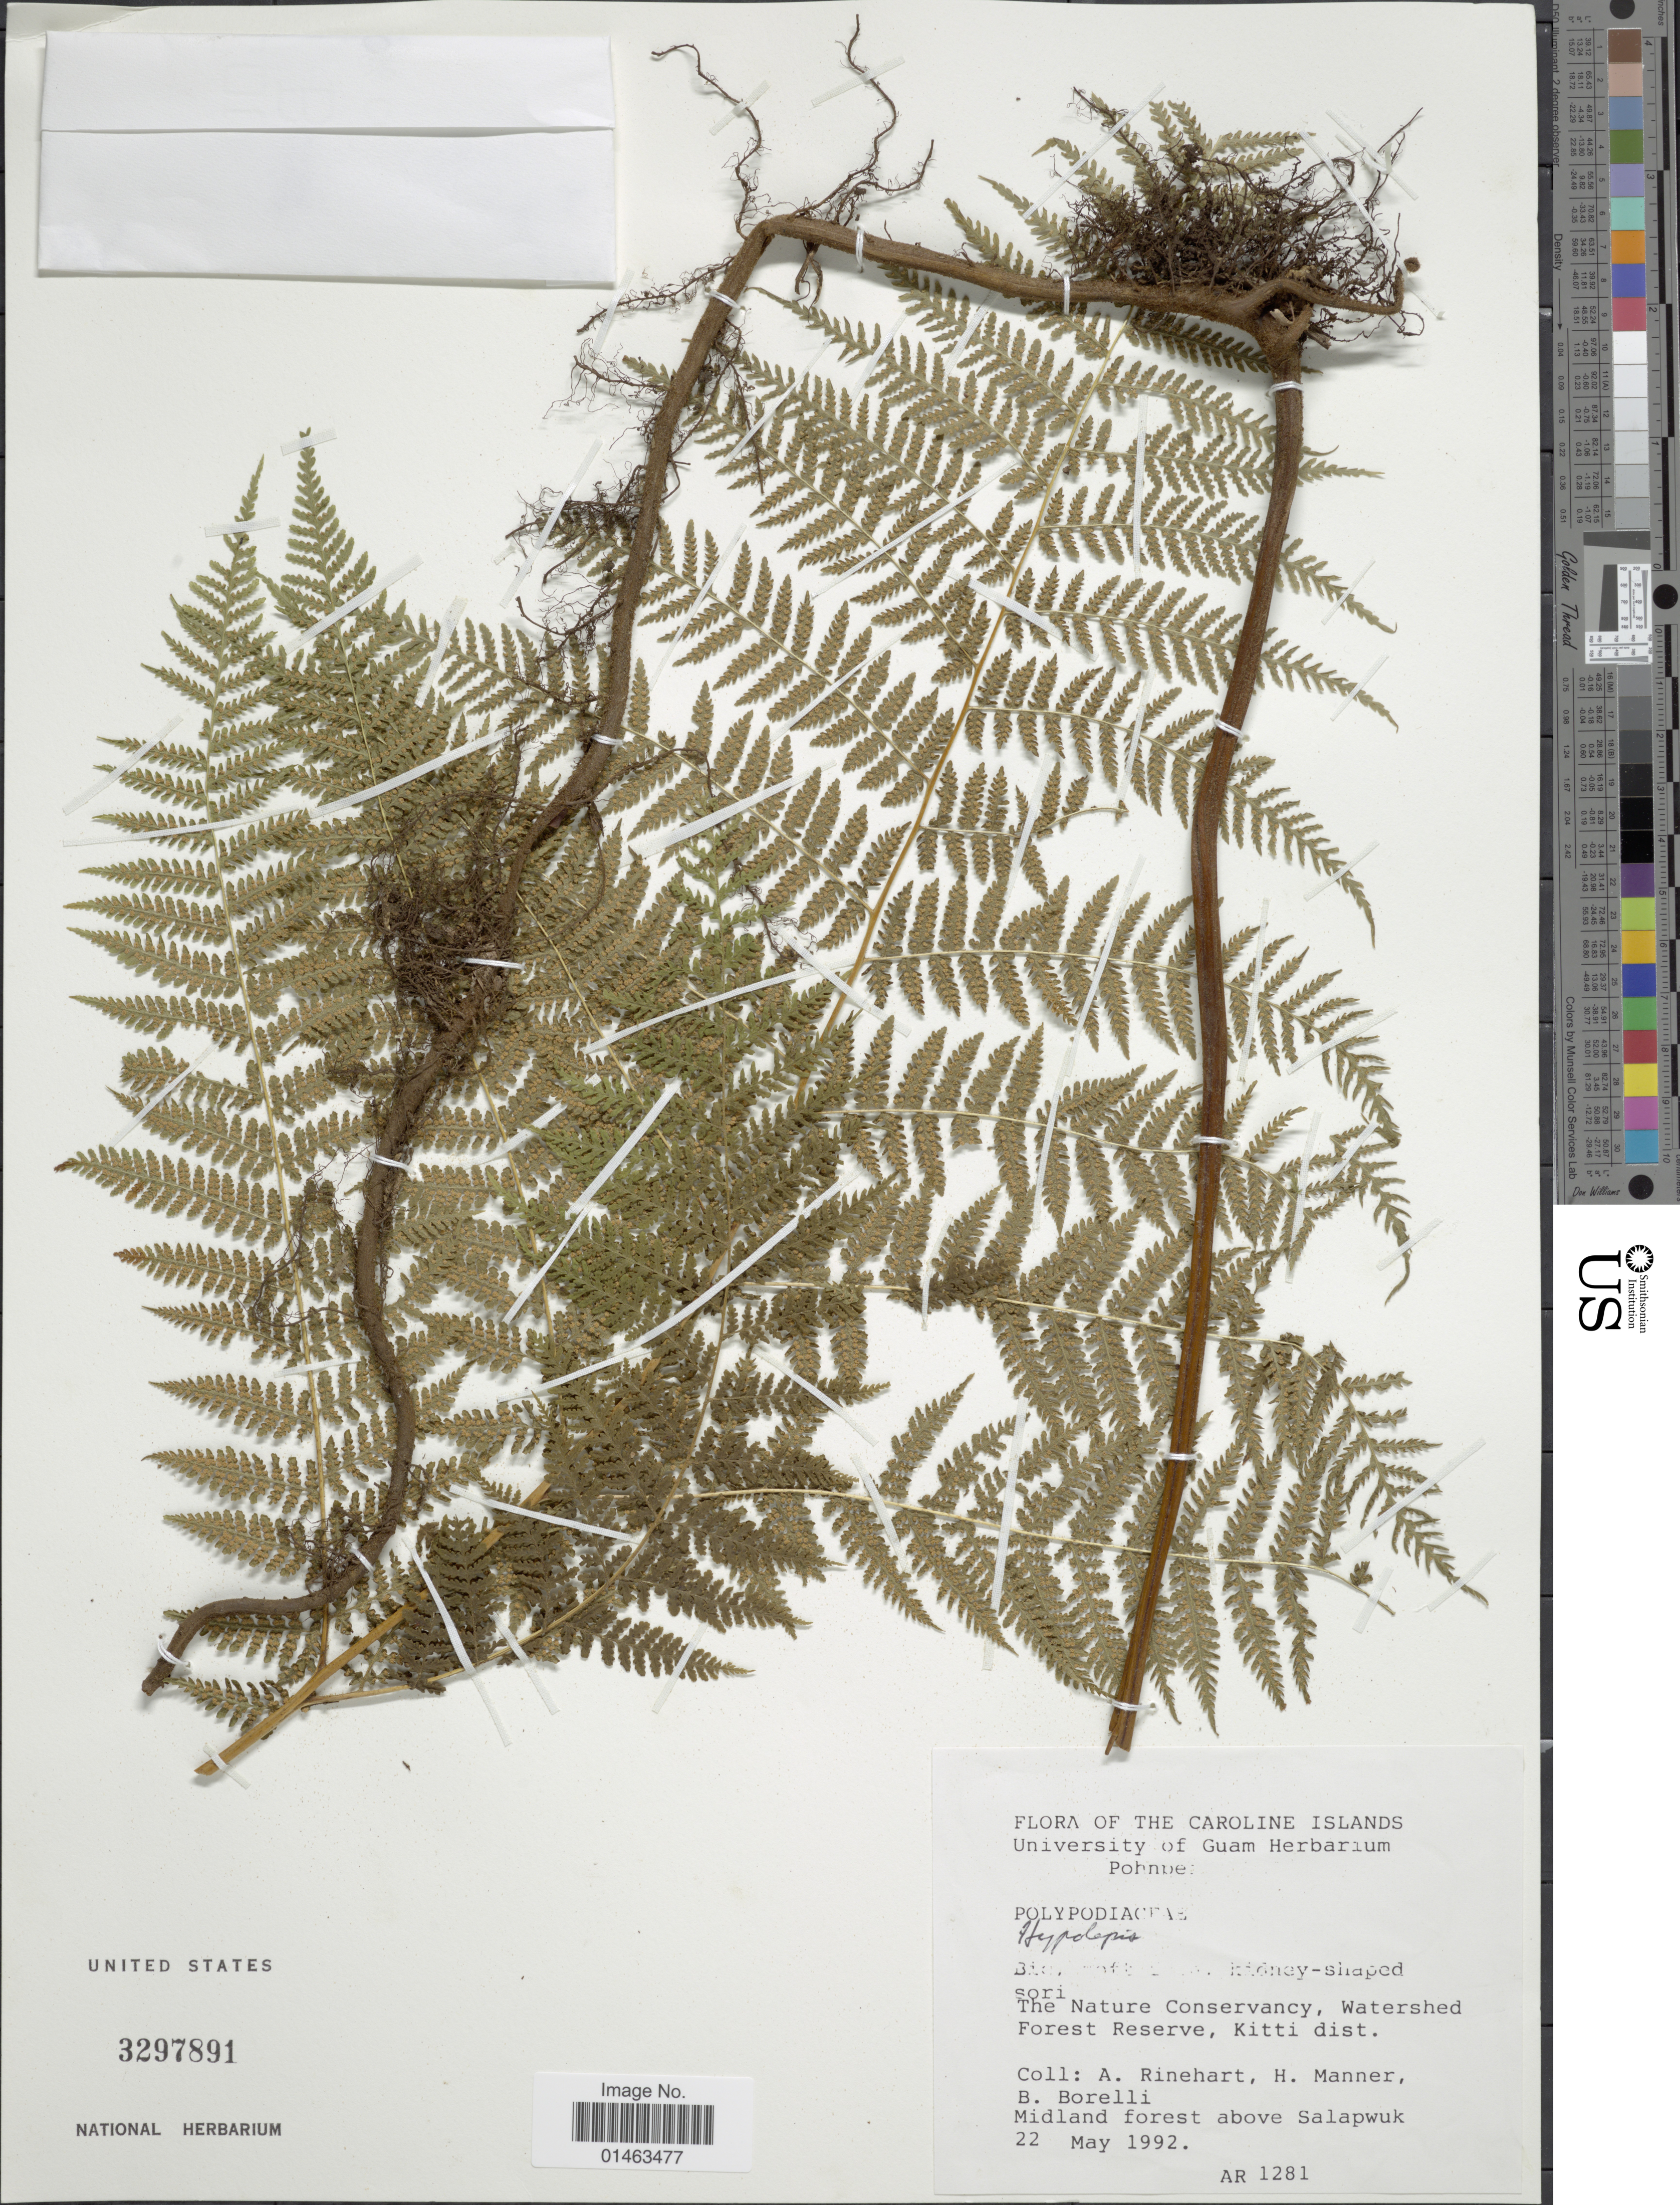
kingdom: Plantae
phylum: Tracheophyta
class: Polypodiopsida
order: Polypodiales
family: Dennstaedtiaceae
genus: Hypolepis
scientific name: Hypolepis sp.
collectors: A. Rinehart, H. Manner & B. Borelli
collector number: AR1281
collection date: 1992-05-22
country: Micronesia, Federated States of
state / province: Pohnpei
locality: The Caroline Islands. The Nature Conservancy, Watershed Forest Reserve, Kitti dist. Midland forest above Salapwuk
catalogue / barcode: US 3297891